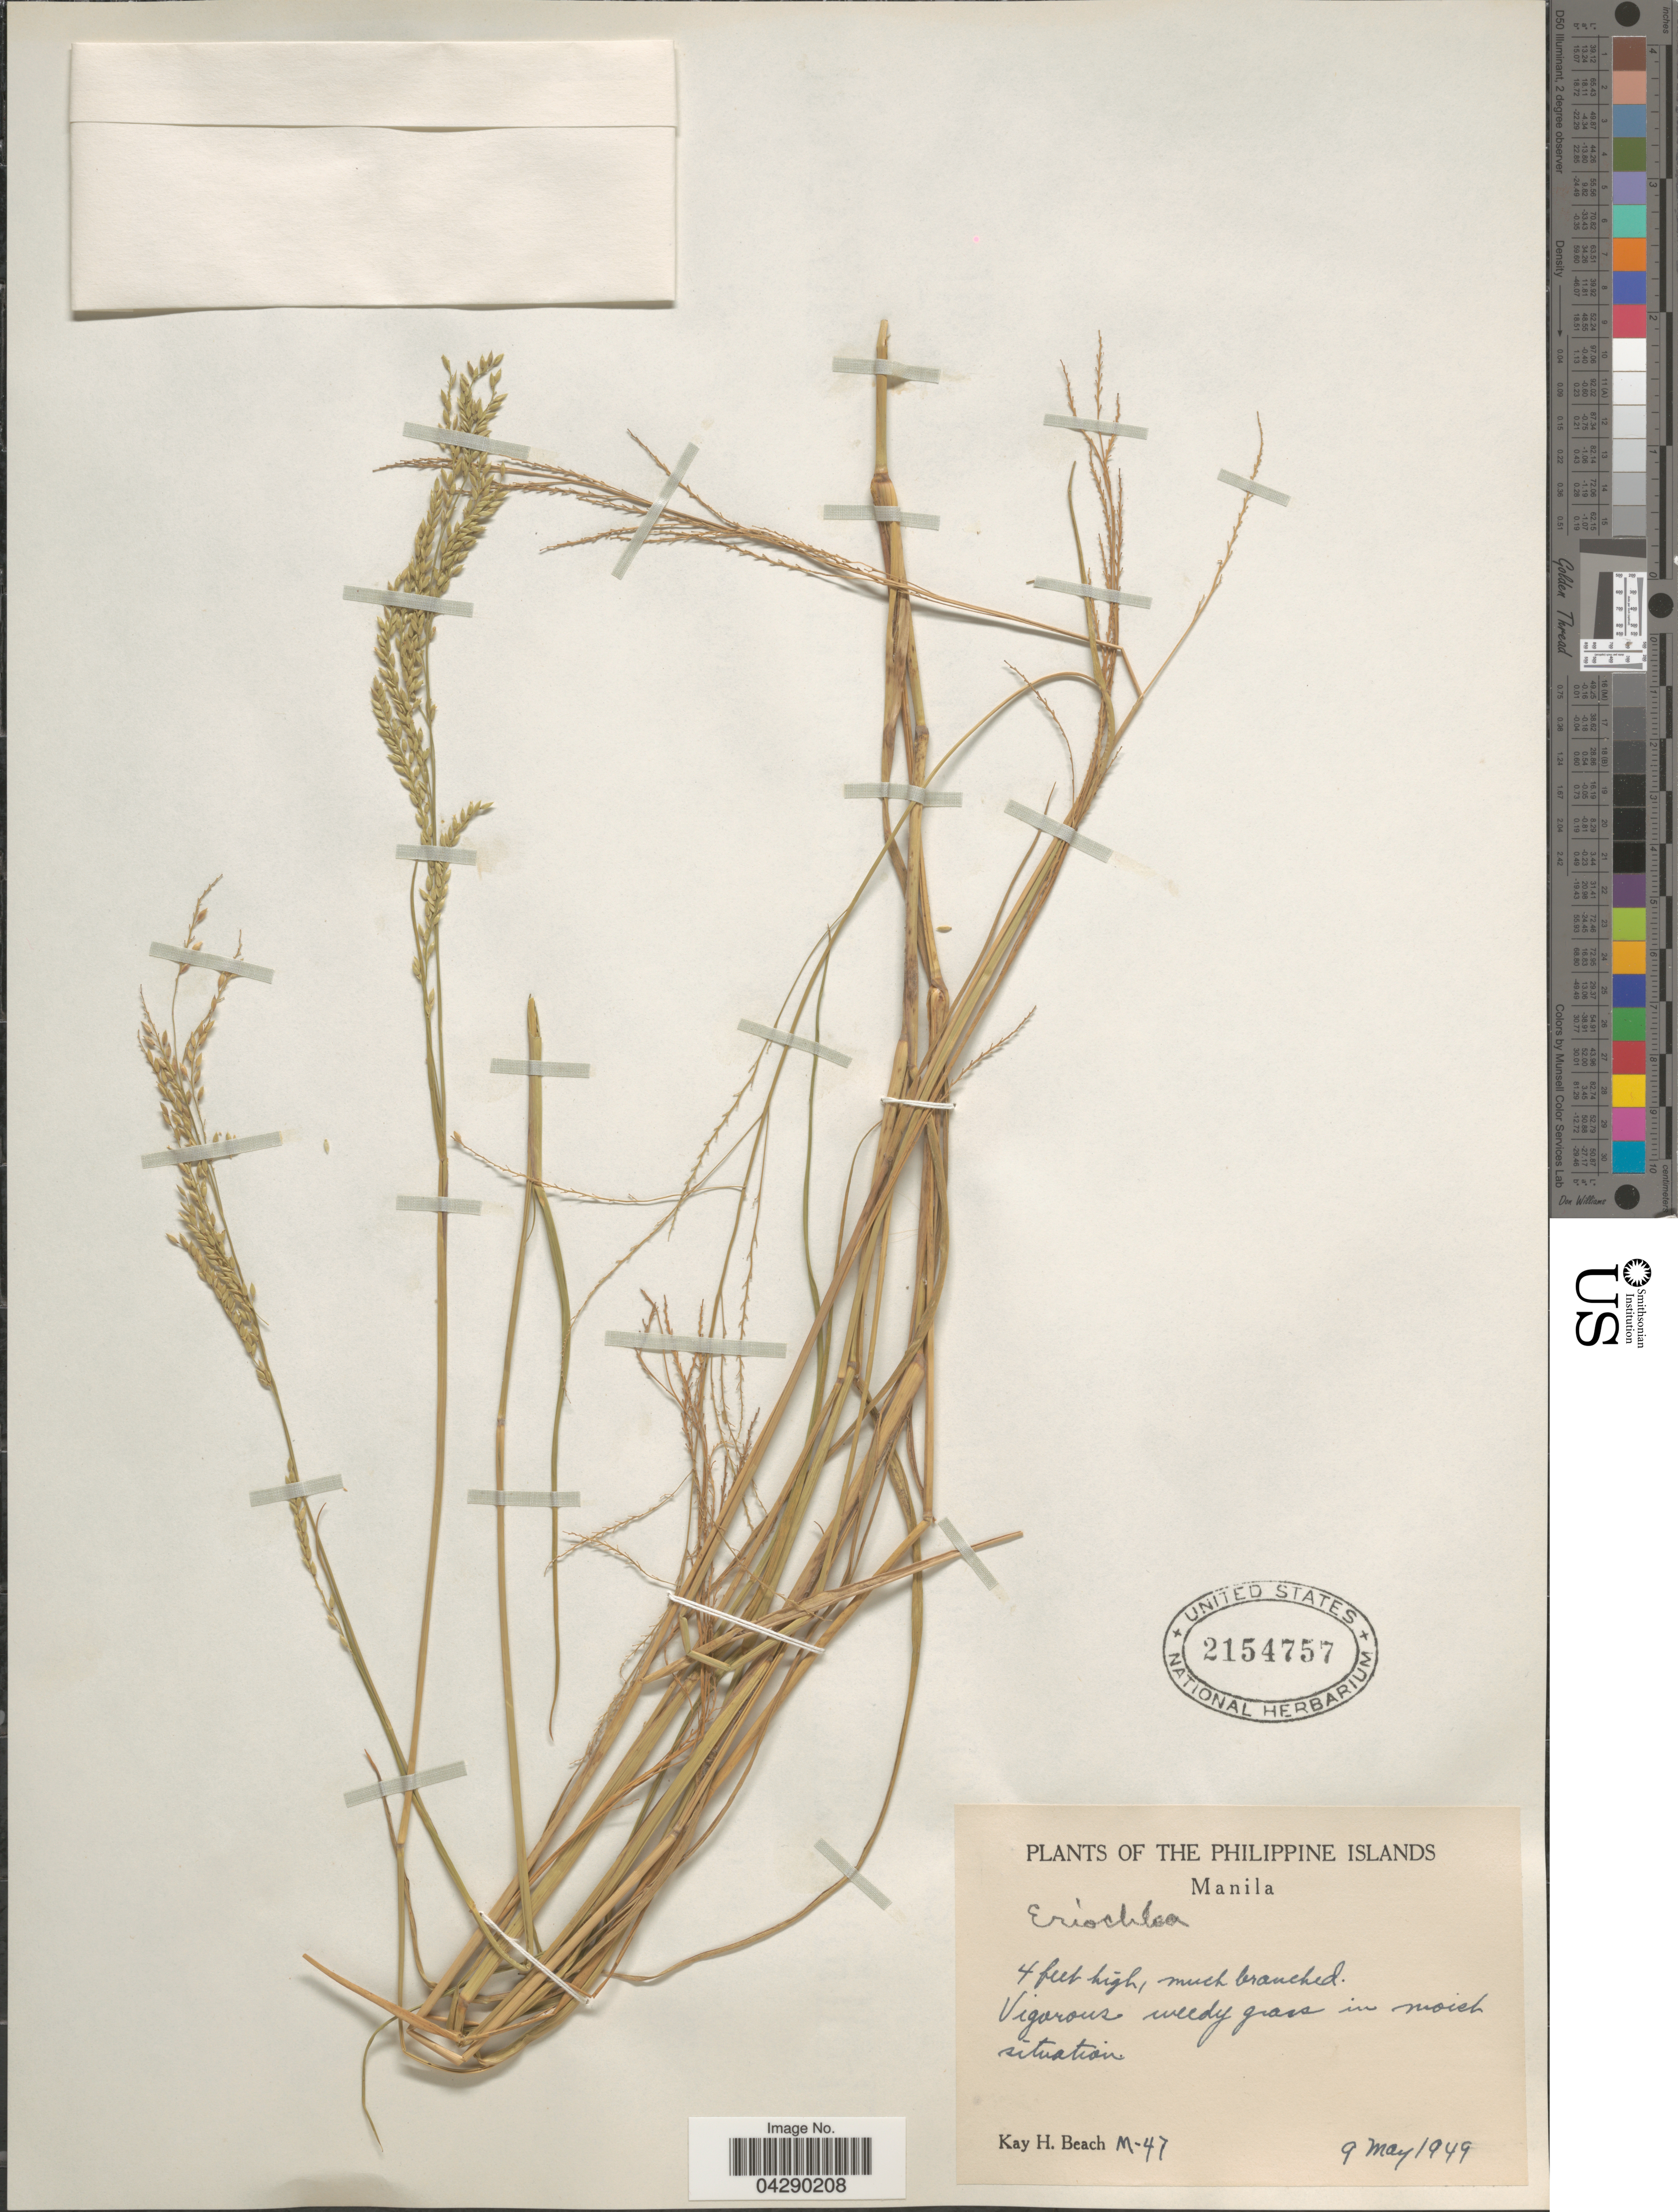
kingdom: Plantae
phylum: Tracheophyta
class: Liliopsida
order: Poales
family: Poaceae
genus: Eriochloa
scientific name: Eriochloa sp.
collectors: K. H. Beach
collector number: M-47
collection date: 1949-05-09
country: Philippines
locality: The Philippine Islands. Manila.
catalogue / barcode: US 2154757